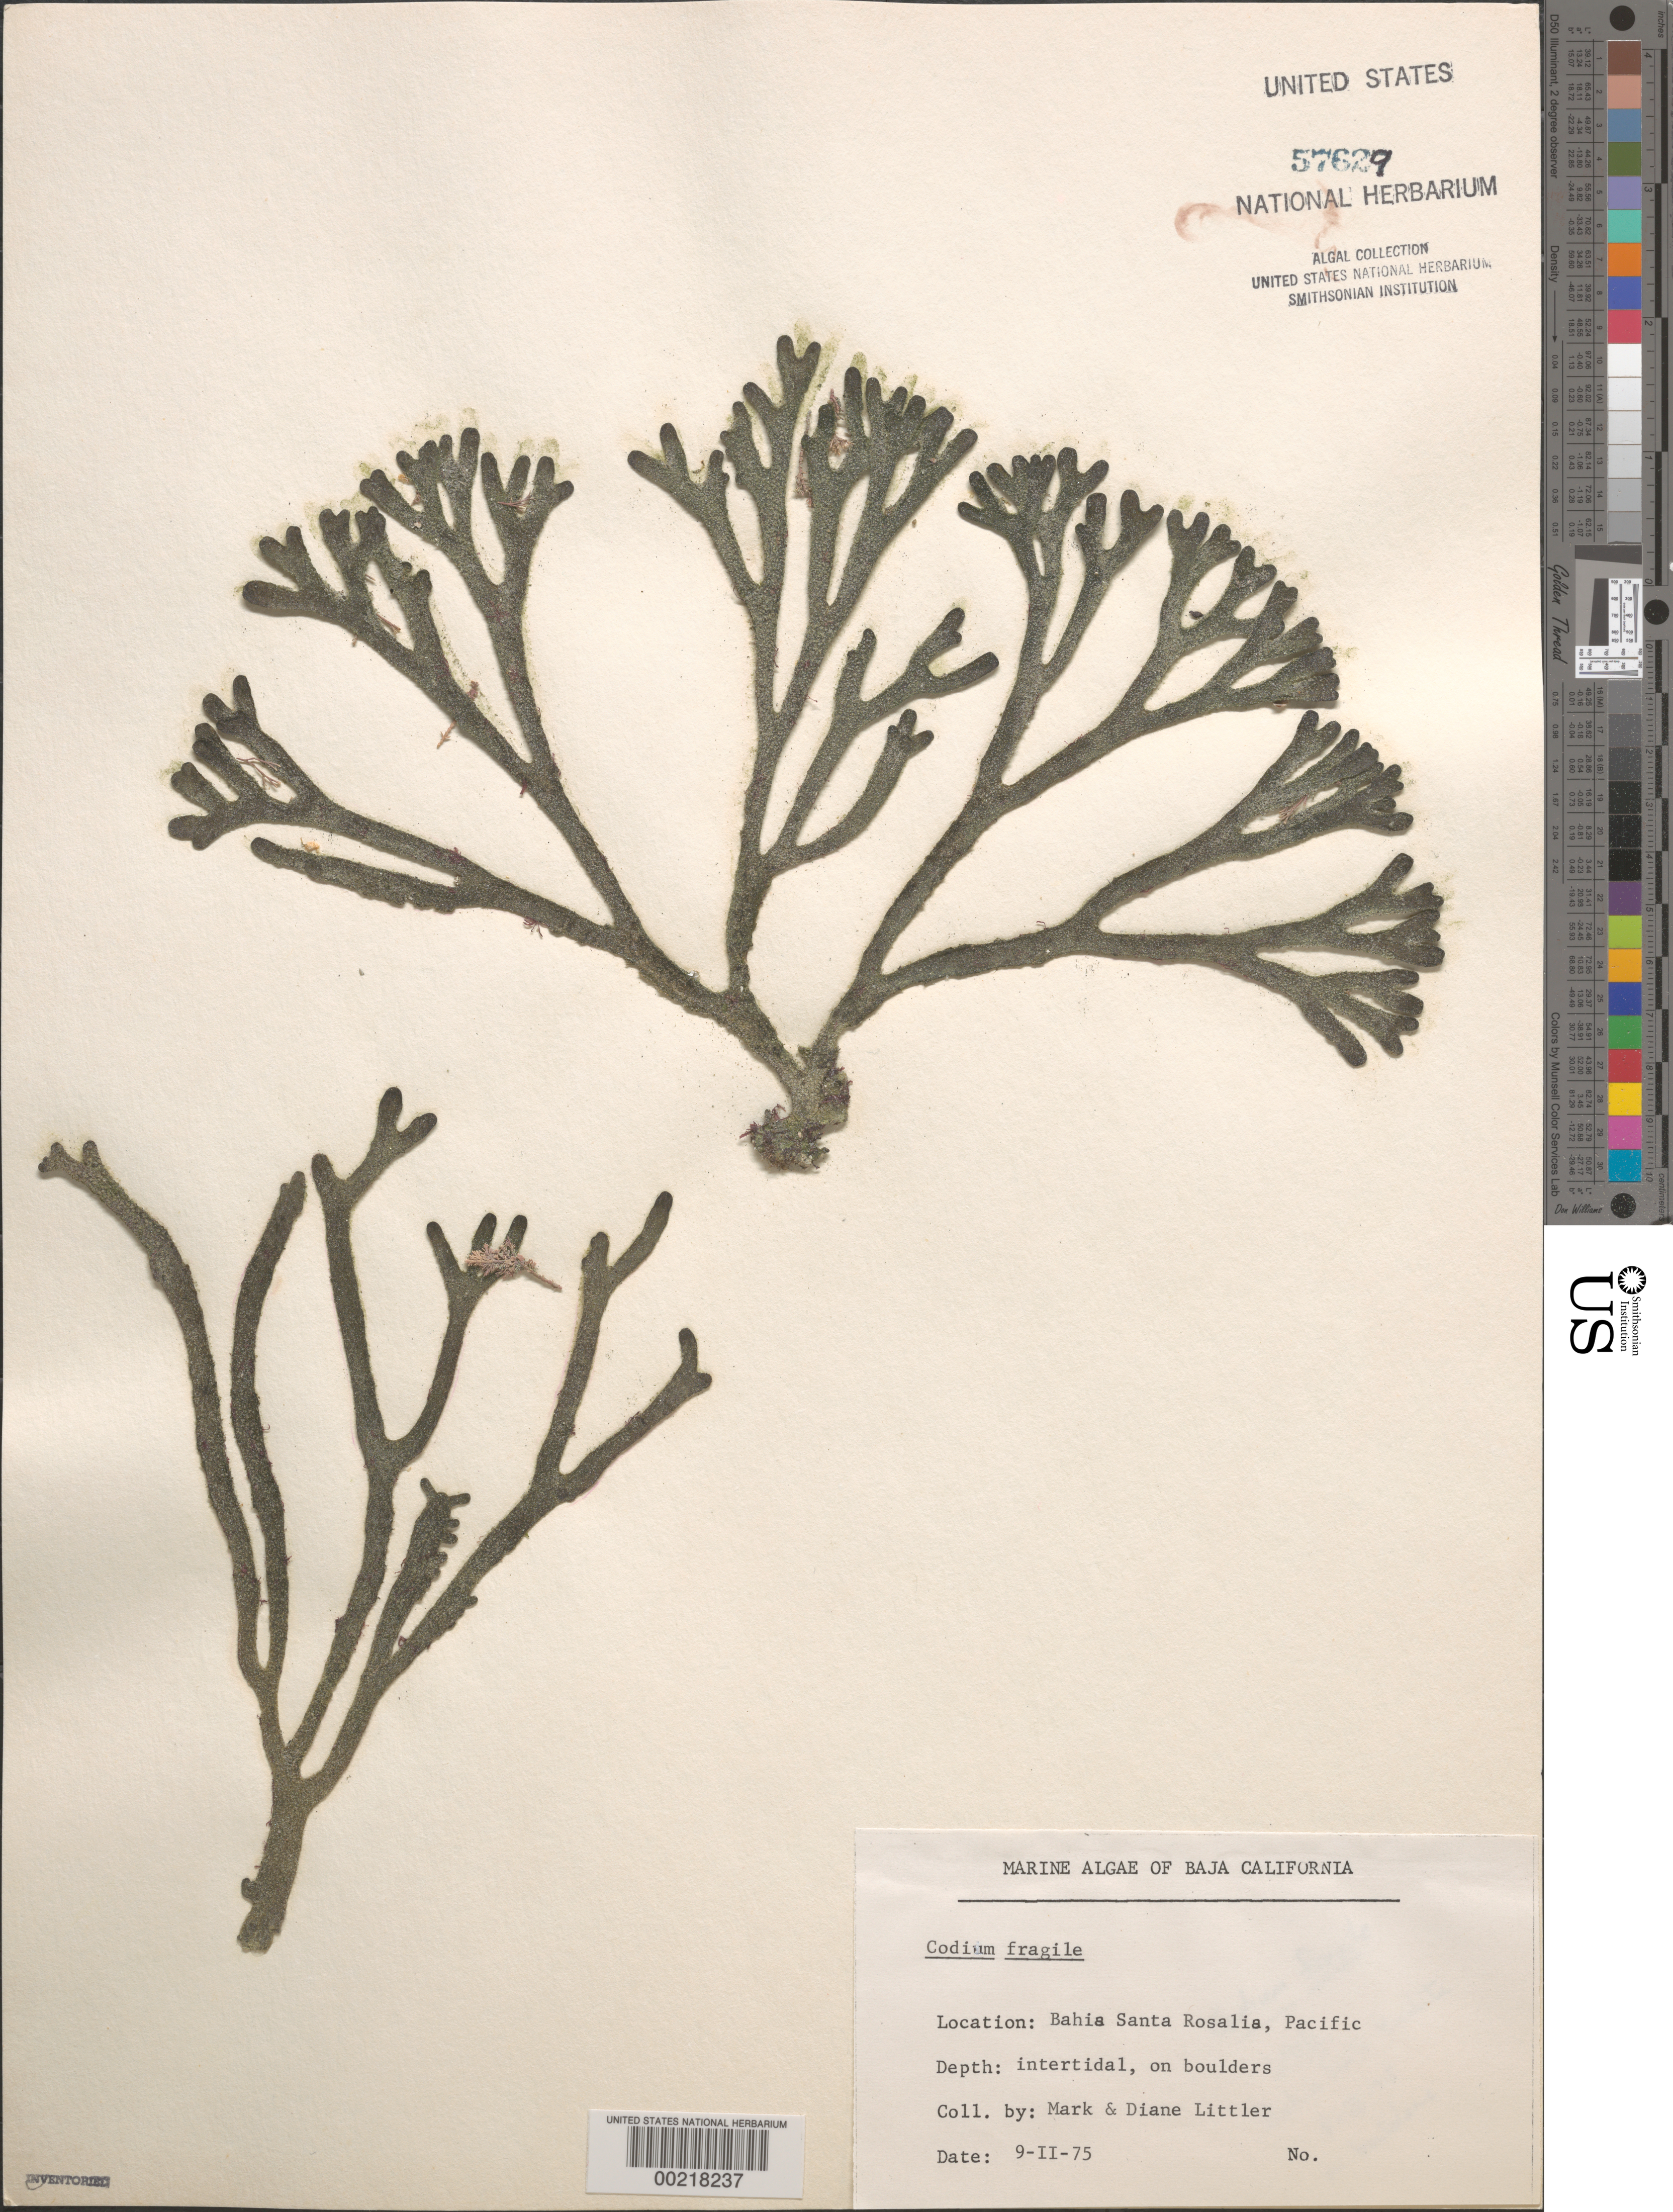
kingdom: Plantae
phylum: Chlorophyta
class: Ulvophyceae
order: Bryopsidales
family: Codiaceae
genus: Codium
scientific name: Codium fragile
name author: (Suringar) P. Hariot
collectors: M. M. Littler & D. S. Littler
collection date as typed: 09 Feb 1975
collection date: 1975-02-09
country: Mexico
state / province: Baja California Sur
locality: Bahia Santa Rosalia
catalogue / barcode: US 57629